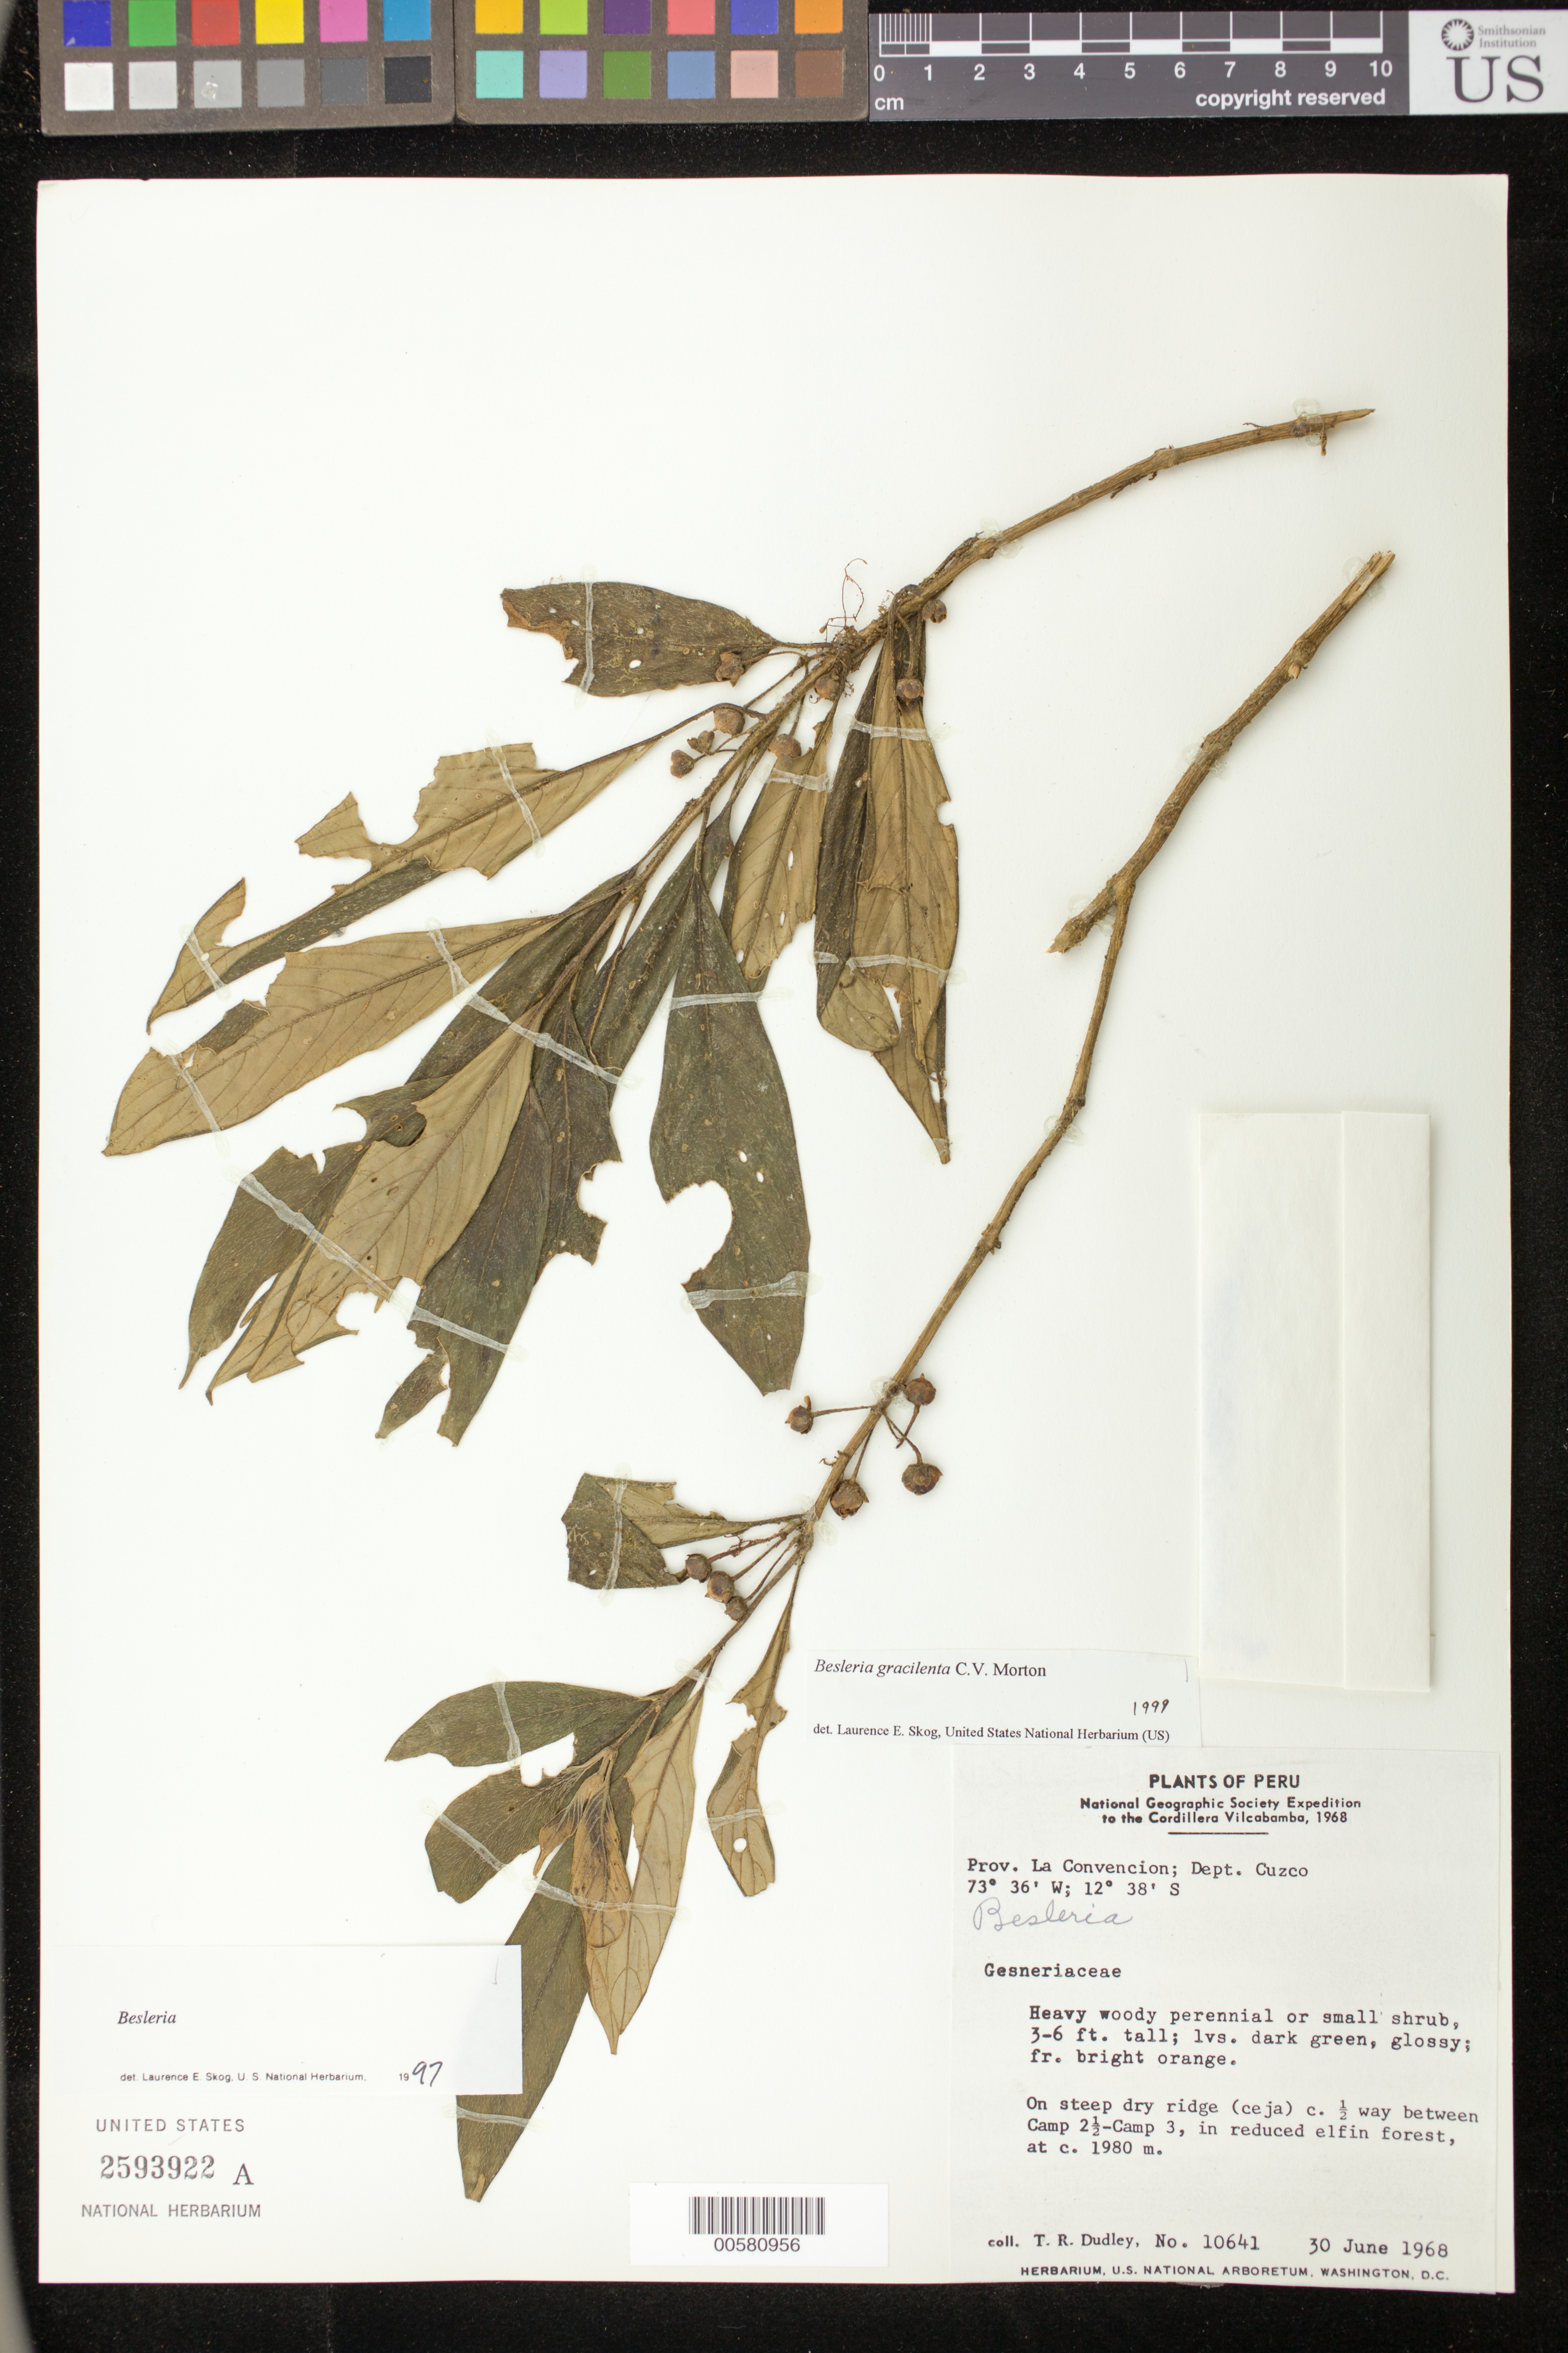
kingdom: Plantae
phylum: Tracheophyta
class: Magnoliopsida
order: Lamiales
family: Gesneriaceae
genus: Besleria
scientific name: Besleria gracilenta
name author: C.V. Morton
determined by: Skog, Laurence E.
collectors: T. R. Dudley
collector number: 10641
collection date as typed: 30 Jun 1968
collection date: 1968-06-30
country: Peru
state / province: Cusco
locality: Prov. La Convención; c. 1/2 way between Camp 2 1/2 - Camp 3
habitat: On steep dry ridge (ceja); in reduced elfin forest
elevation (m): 1980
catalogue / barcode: US 2593922A